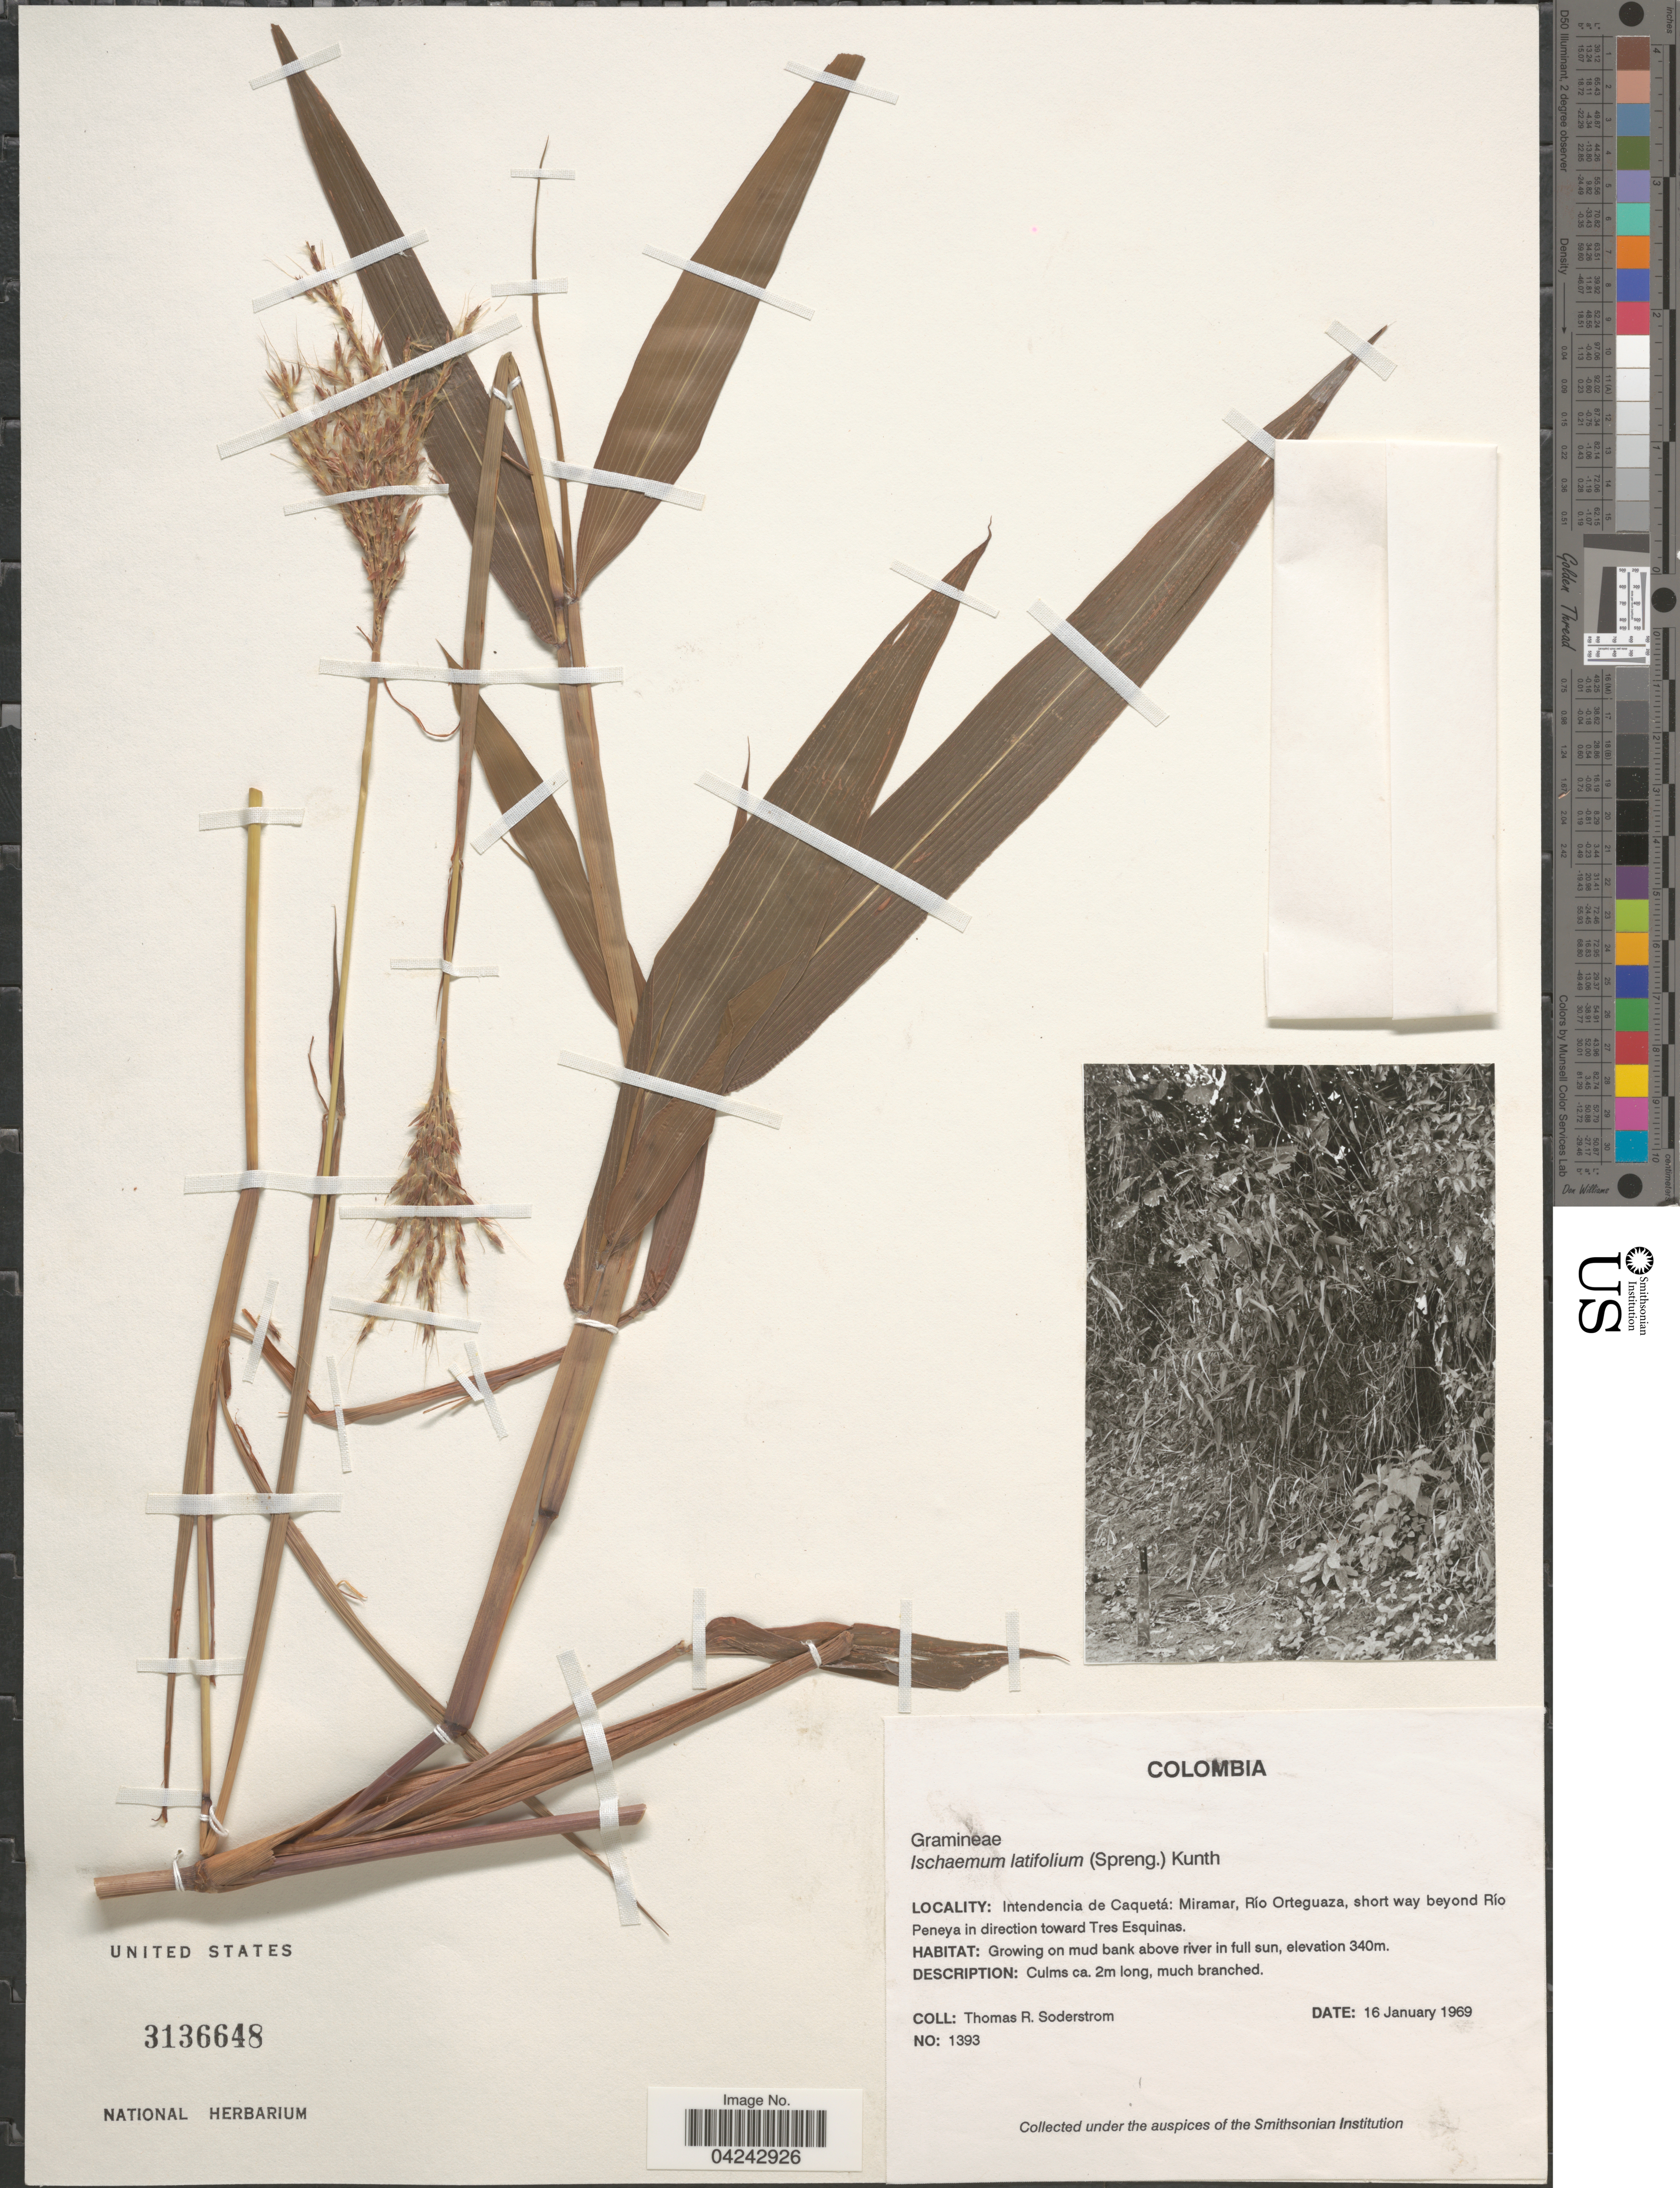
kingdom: Plantae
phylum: Tracheophyta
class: Liliopsida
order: Poales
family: Poaceae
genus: Ischaemum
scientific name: Ischaemum latifolium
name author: (Spreng.) Kunth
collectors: T. R. Soderstrom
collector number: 1393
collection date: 1969-01-16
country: Colombia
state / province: Caquetá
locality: Intendencia de Caquetá: Miramar, Río Orteguaza, short way beyond Río Peneya in direction toward Tres Esquinas.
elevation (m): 340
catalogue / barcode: US 3136648